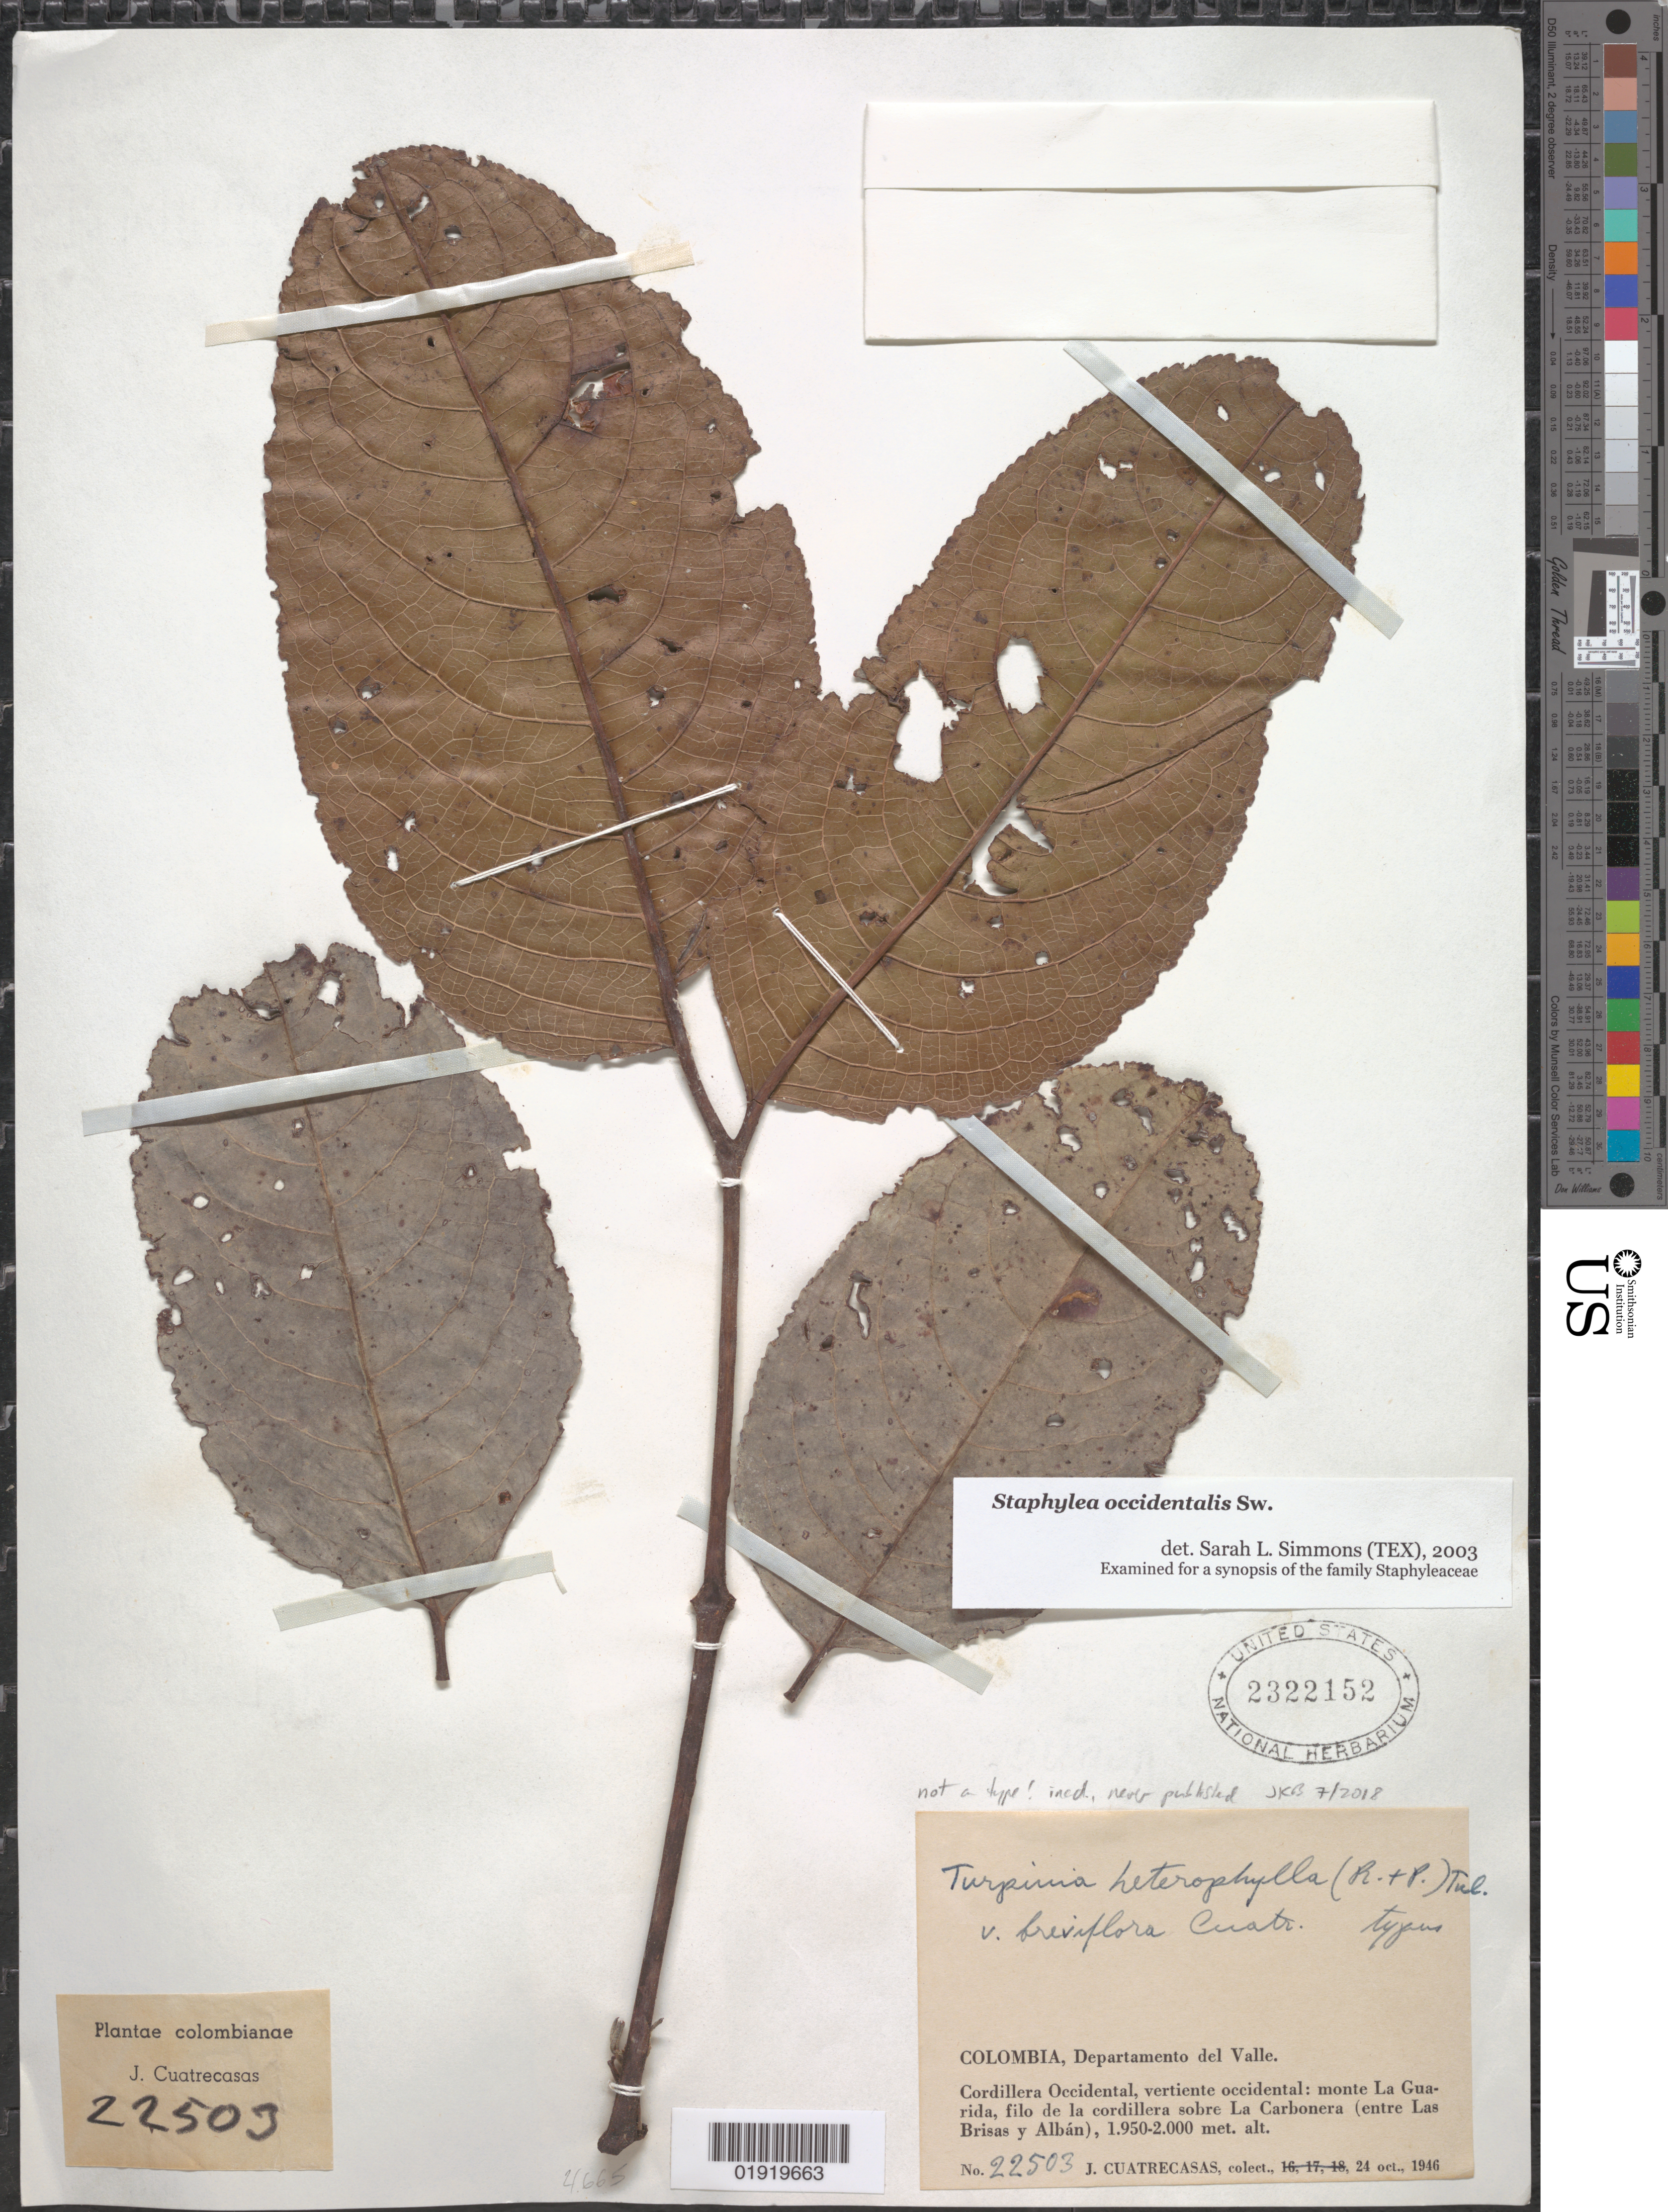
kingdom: Plantae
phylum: Tracheophyta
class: Magnoliopsida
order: Crossosomatales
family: Staphyleaceae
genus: Staphylea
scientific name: Staphylea occidentalis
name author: Sw.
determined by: Simmons, S. L.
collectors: J. Cuatrecasas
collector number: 22503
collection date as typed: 24 Oct 1946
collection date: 1946-10-24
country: Colombia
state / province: Valle del Cauca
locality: Departamento del Valle. Cordillera Occidental, vertiente occidental: monte La Guarida, filo de la cordillera sobre La Carbonera (entre Las Brisas y Albán).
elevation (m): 1950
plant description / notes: Annotated as "typus" of Turpinia heterophylla var. breviflora Cuatrec., apparently an ined. name never published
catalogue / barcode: US 2322152